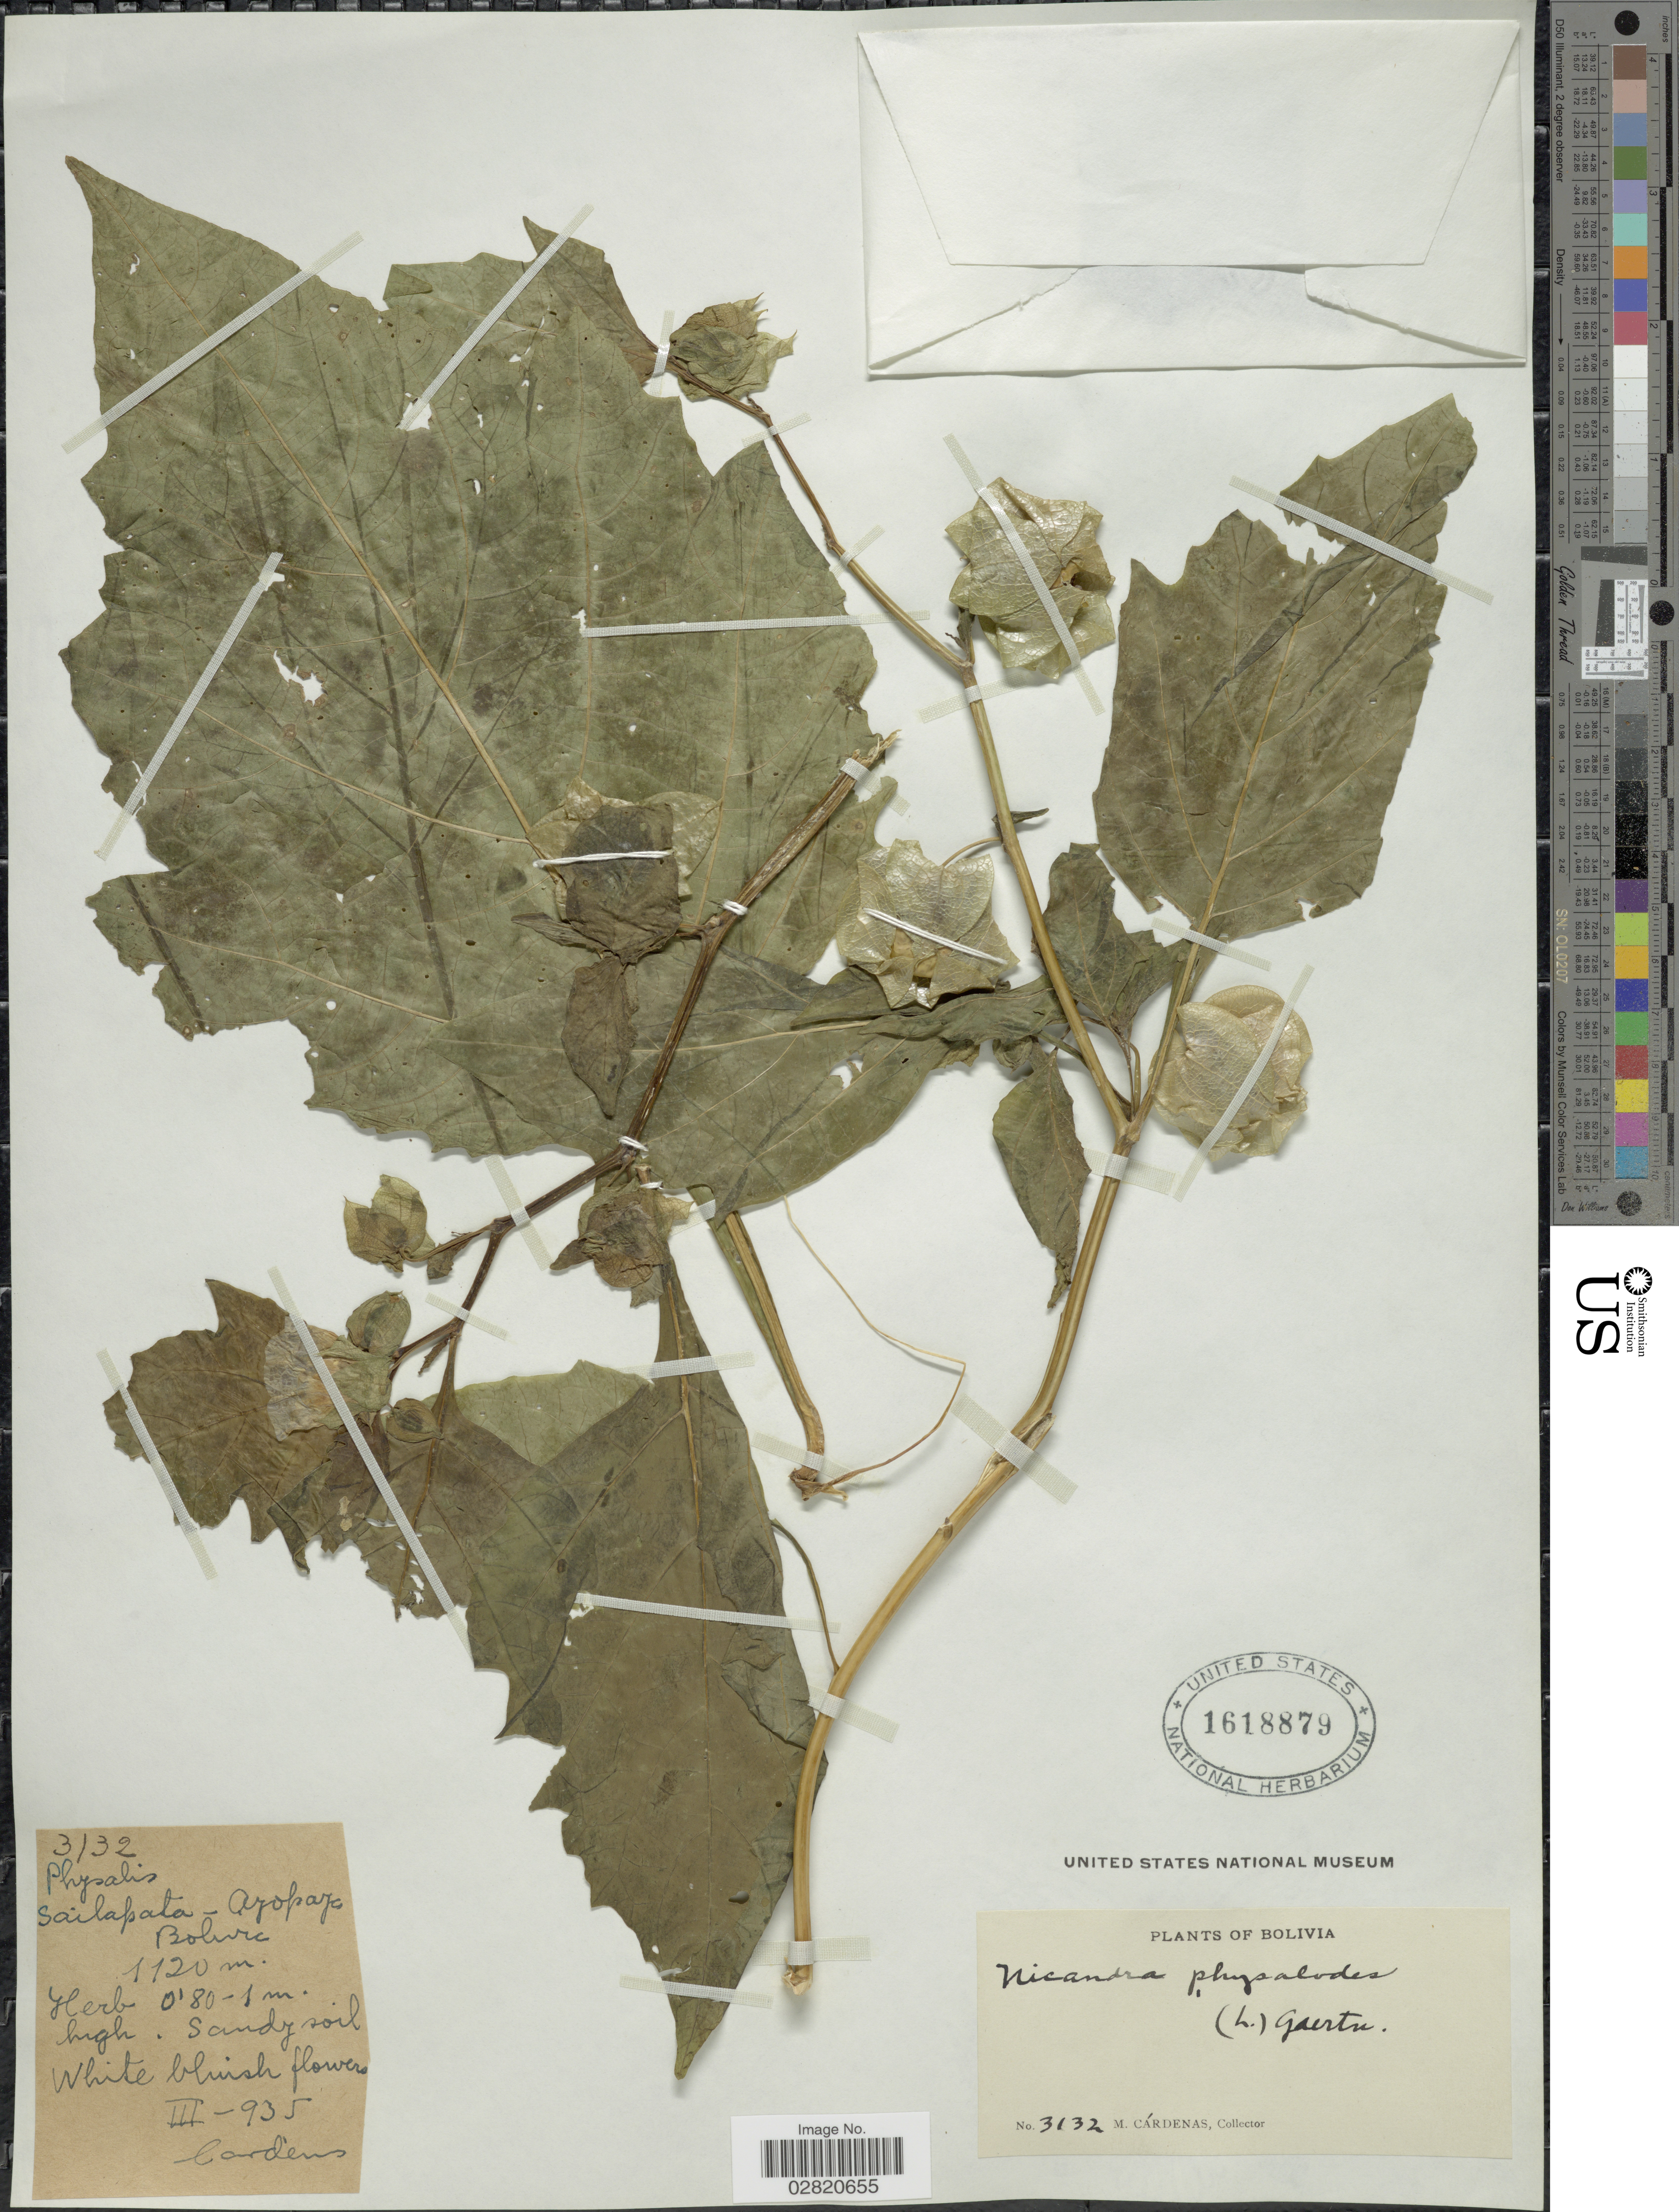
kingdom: Plantae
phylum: Tracheophyta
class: Magnoliopsida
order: Solanales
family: Solanaceae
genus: Nicandra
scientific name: Nicandra physalodes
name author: (L.) Gaertn.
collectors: M. Cárdenas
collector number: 3132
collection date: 1935-03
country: Bolivia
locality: Sailapata- Ayopaya.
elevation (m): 1120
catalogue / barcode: US 1618879